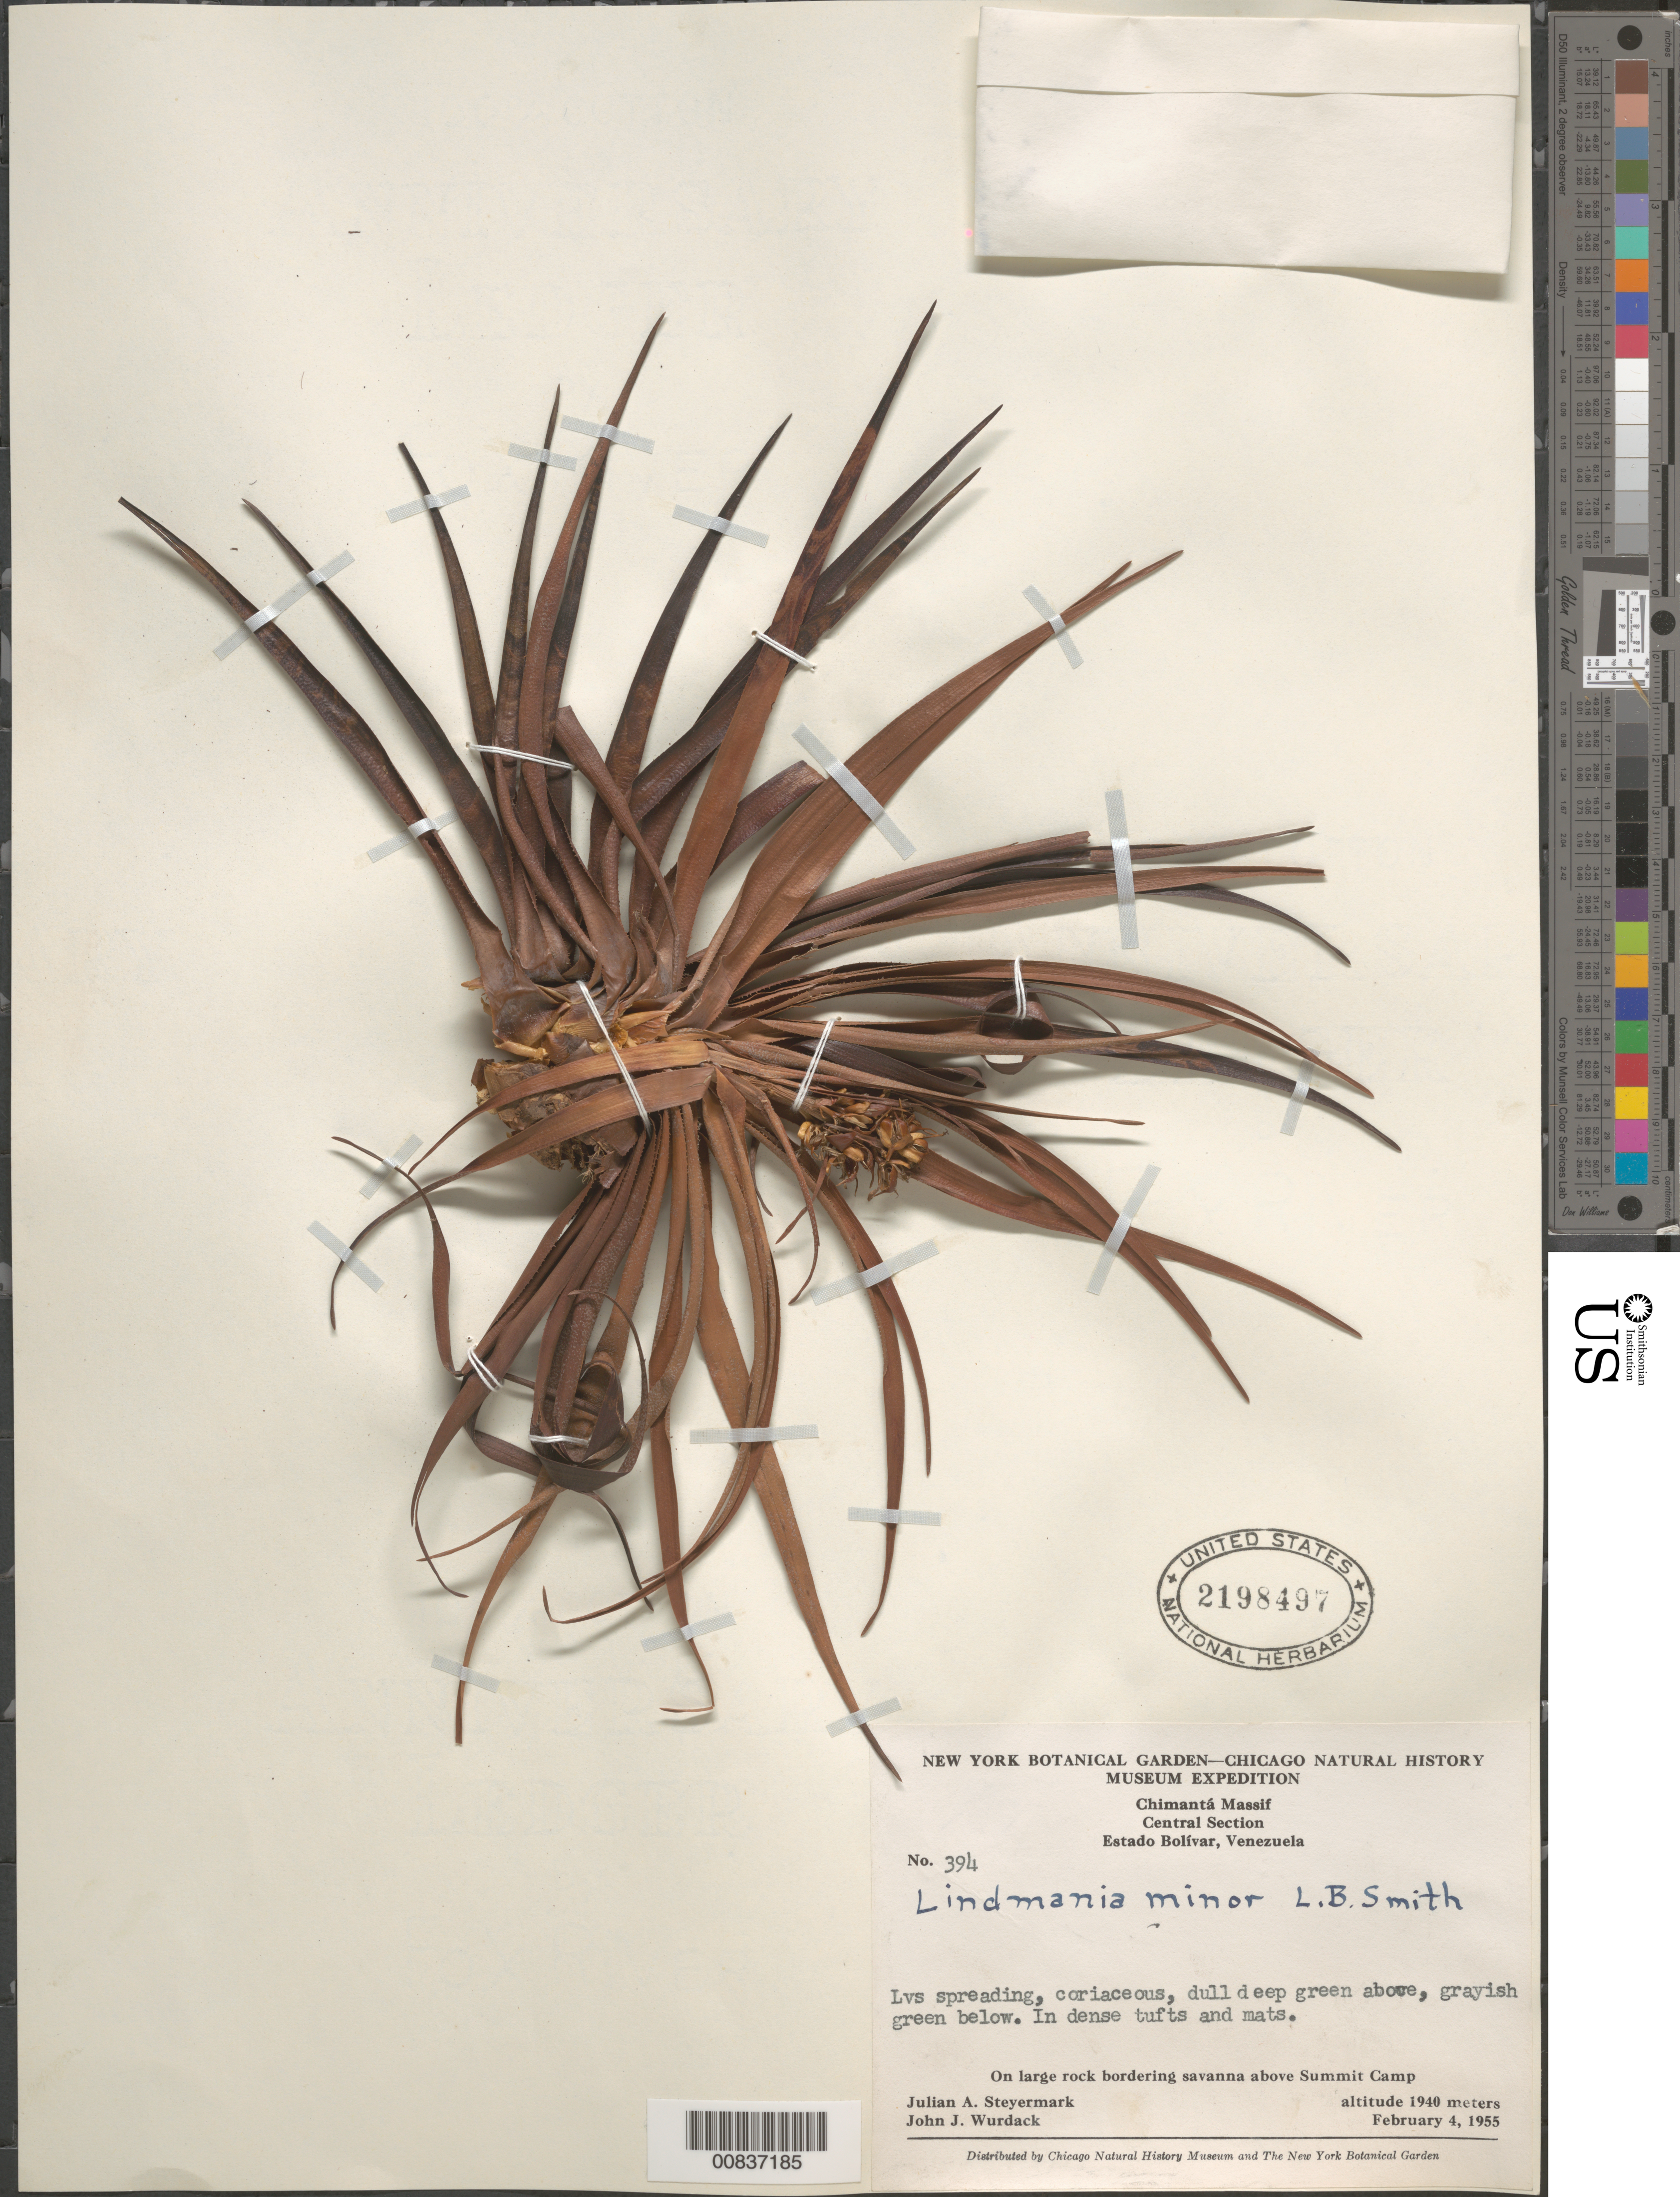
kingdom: Plantae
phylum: Tracheophyta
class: Liliopsida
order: Poales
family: Bromeliaceae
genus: Lindmania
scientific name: Lindmania minor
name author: L.B. Sm.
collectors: J. Steyermark & J. J. Wurdack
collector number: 55 394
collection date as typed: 4-Feb-55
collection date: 1955-02-04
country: Venezuela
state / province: Bolívar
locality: Chimantá Massif, Central Section, Summit Camp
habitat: On large rock bordering savanna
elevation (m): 1940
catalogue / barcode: US 2198497